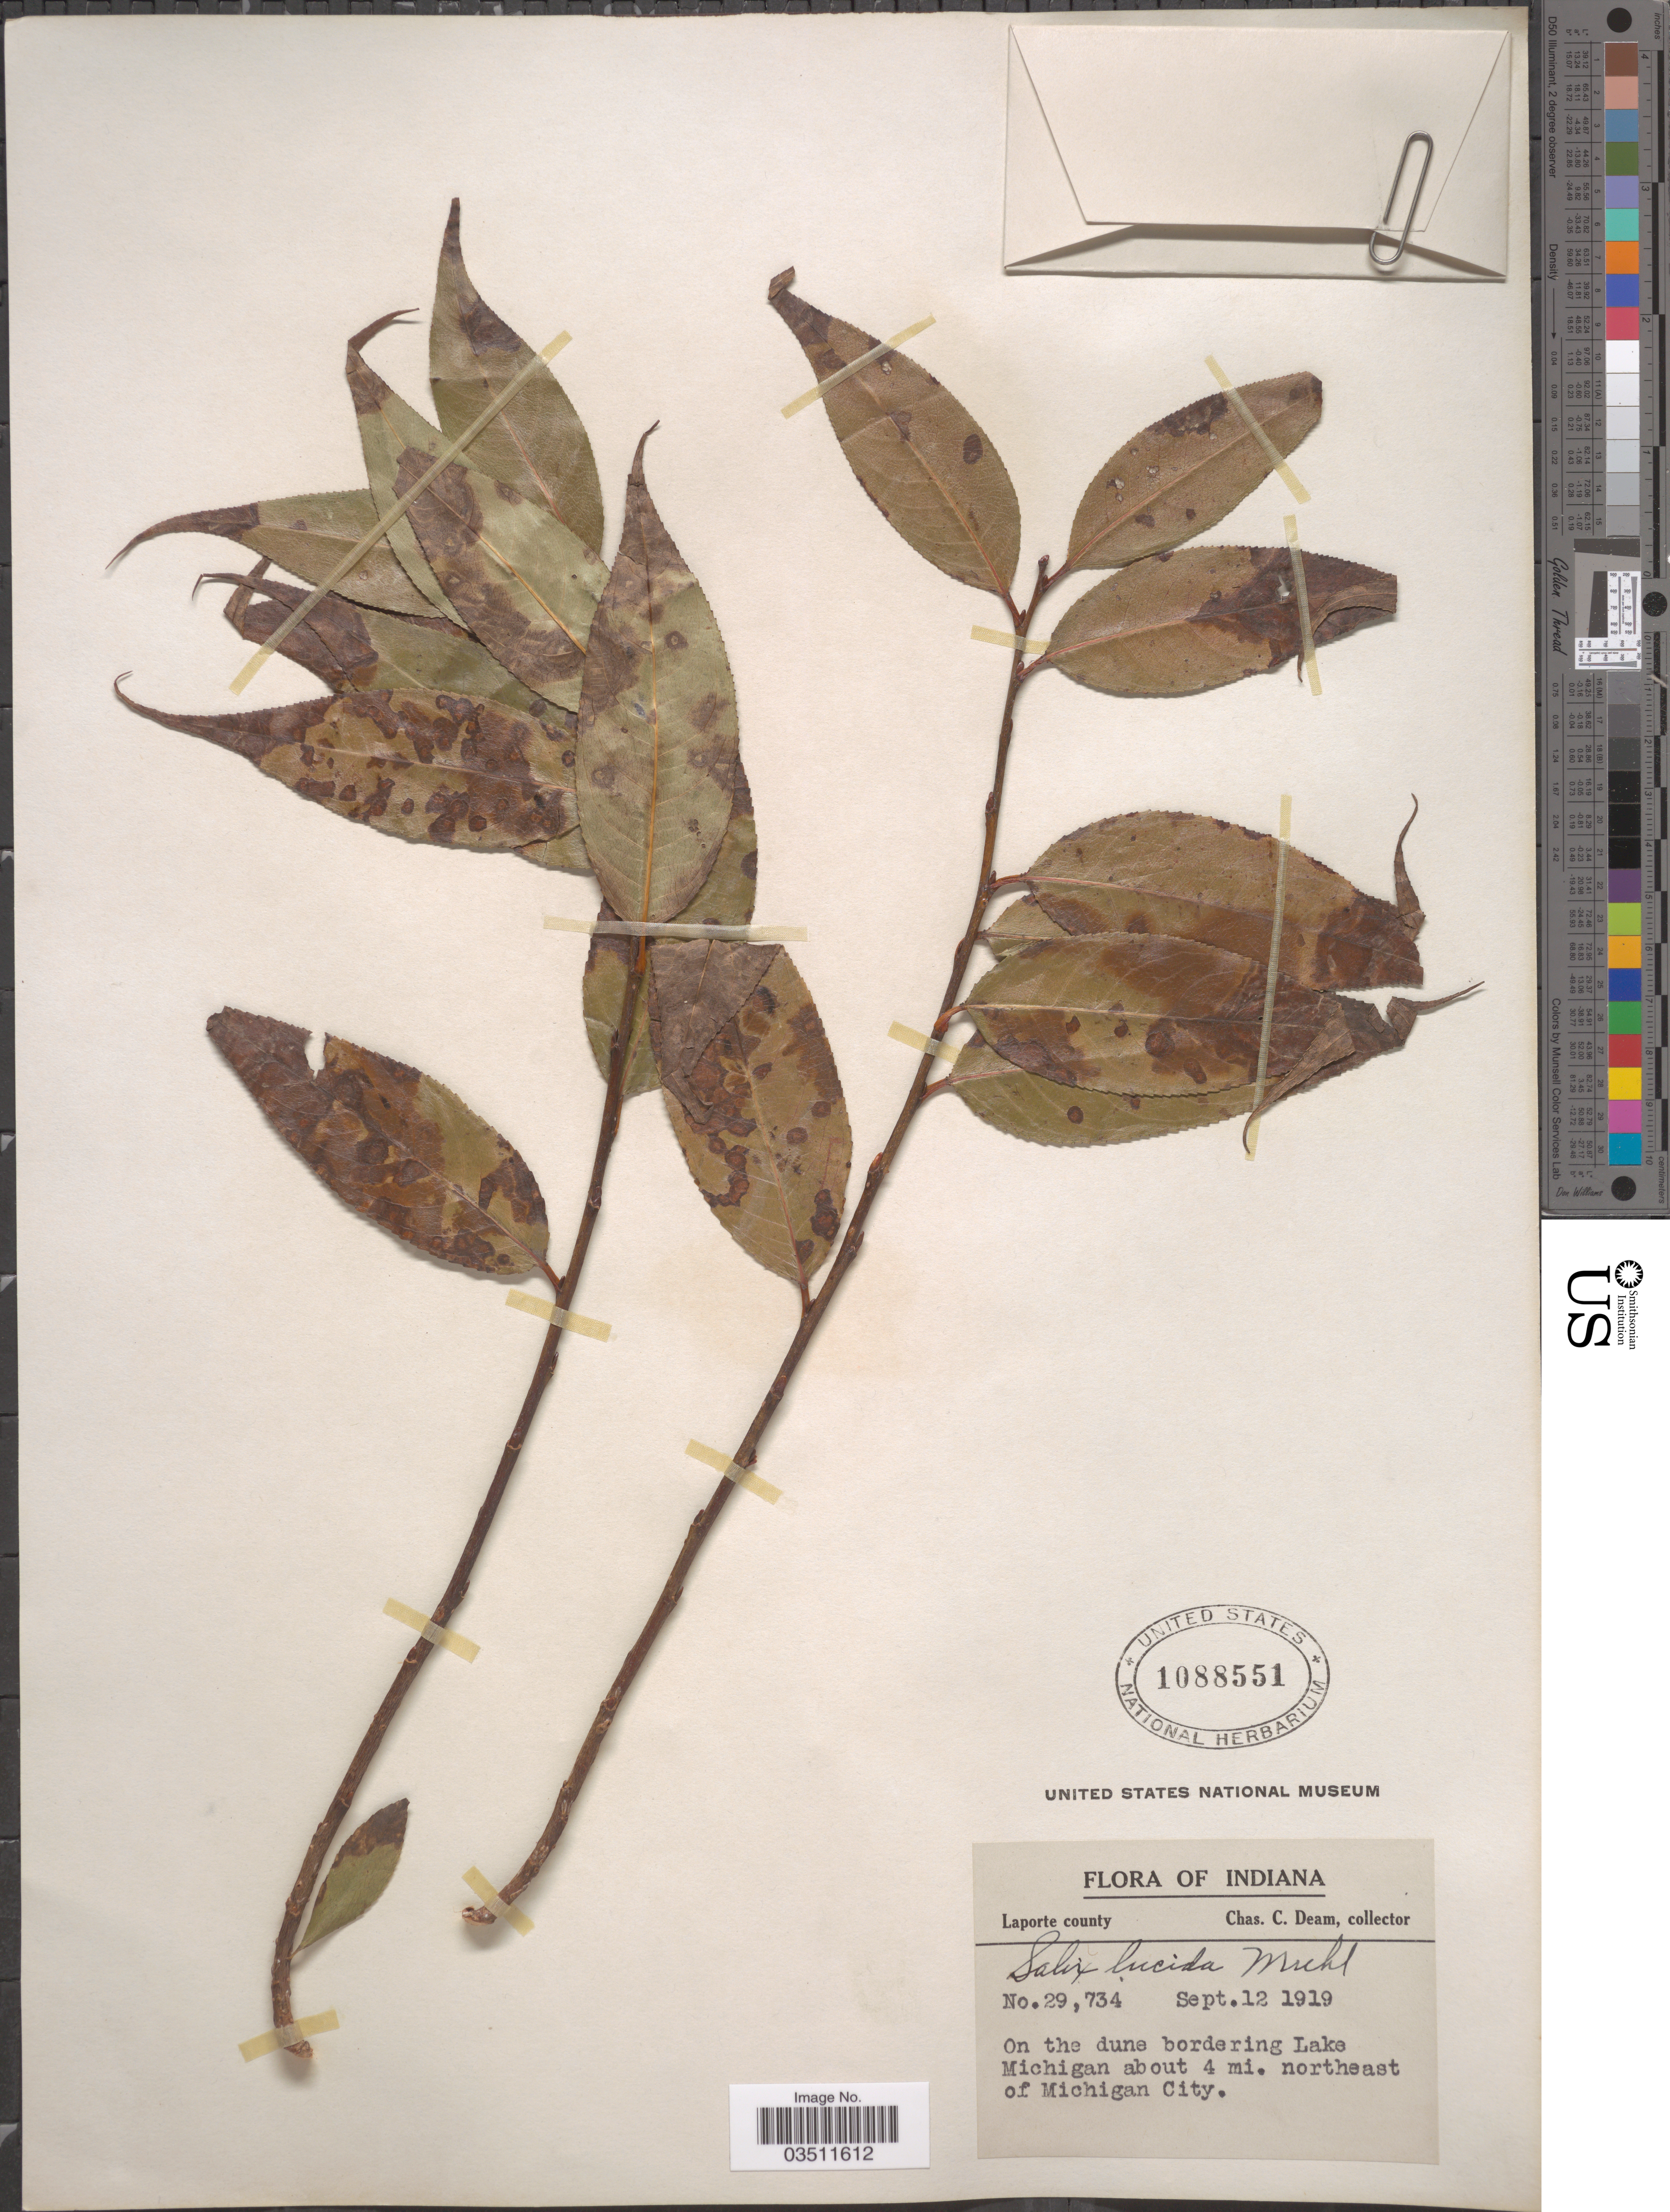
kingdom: Plantae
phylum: Tracheophyta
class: Magnoliopsida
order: Malpighiales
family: Salicaceae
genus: Salix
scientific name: Salix lucida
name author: Muhl.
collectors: C. C. Deam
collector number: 29734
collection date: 1919-09-12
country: United States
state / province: Indiana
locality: Laporte county. On the dune bordering Lake Michigan about 4 mi. northeast of Michigan City.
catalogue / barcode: US 1088551